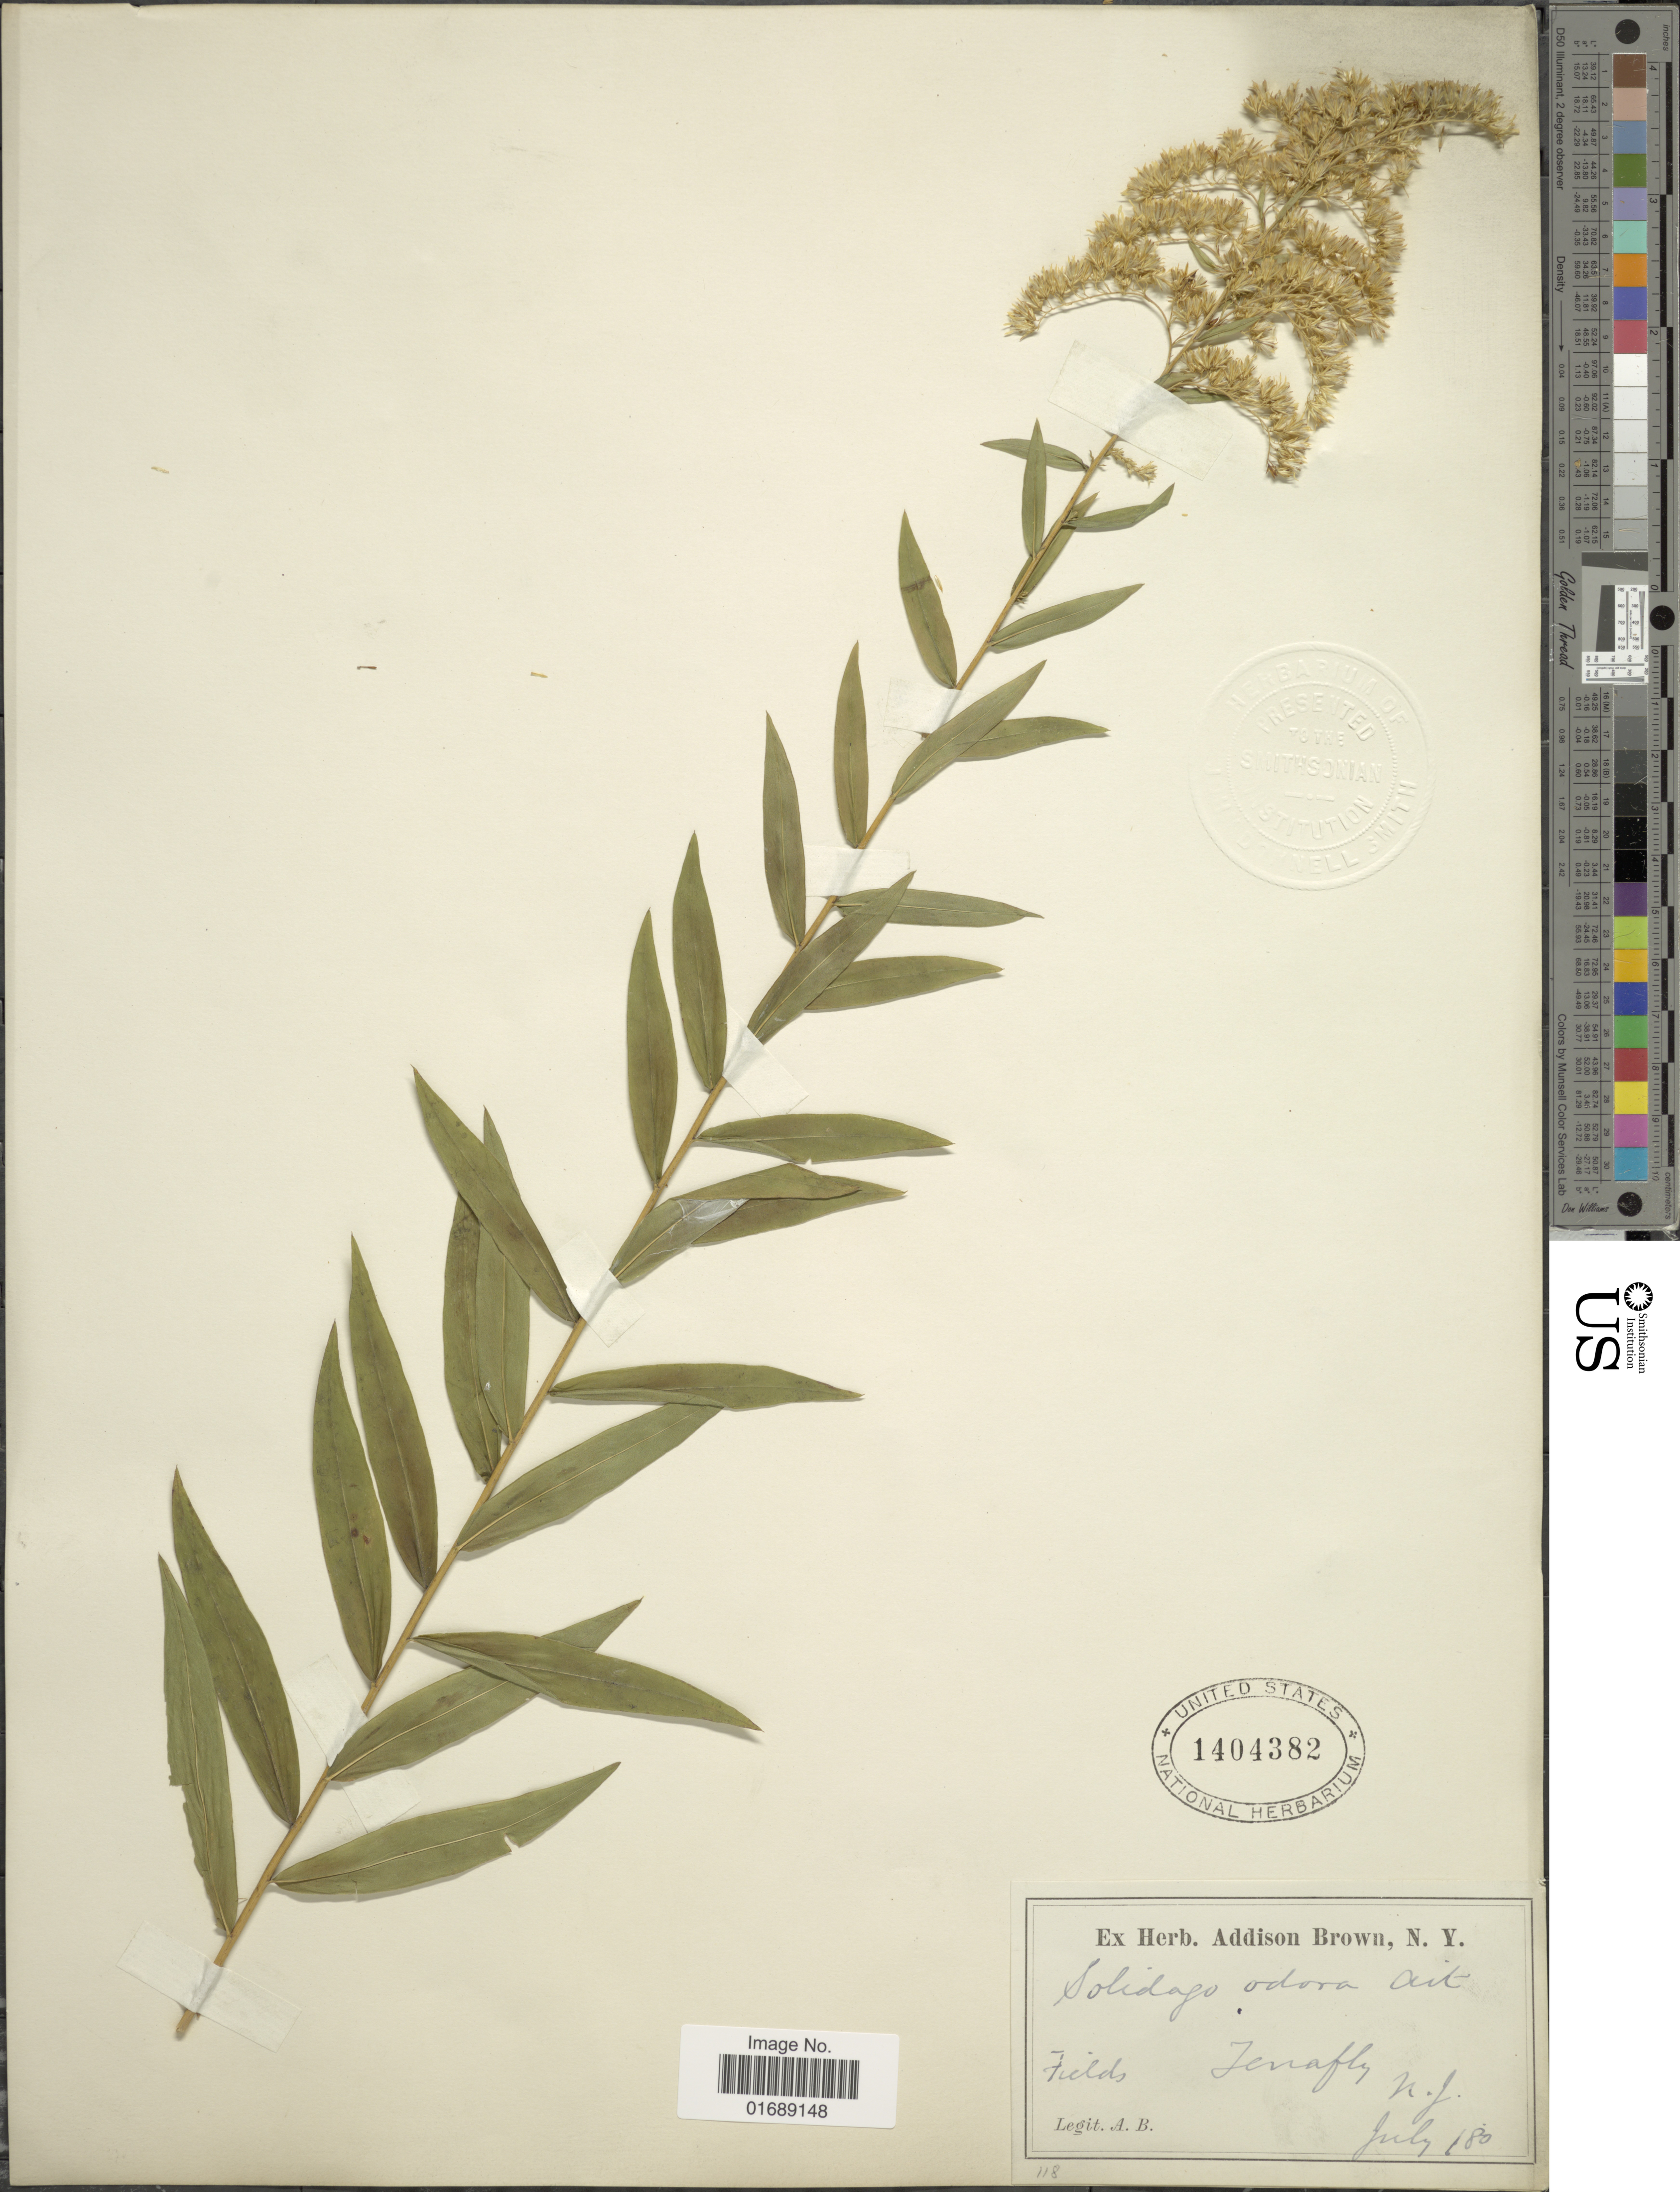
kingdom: Plantae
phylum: Tracheophyta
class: Magnoliopsida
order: Asterales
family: Asteraceae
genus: Solidago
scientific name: Solidago odora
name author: Aiton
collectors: A. Brown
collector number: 118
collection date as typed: Transcribed d/m/y: /7/180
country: United States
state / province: New Jersey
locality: Tenafly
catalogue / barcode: US 1404382